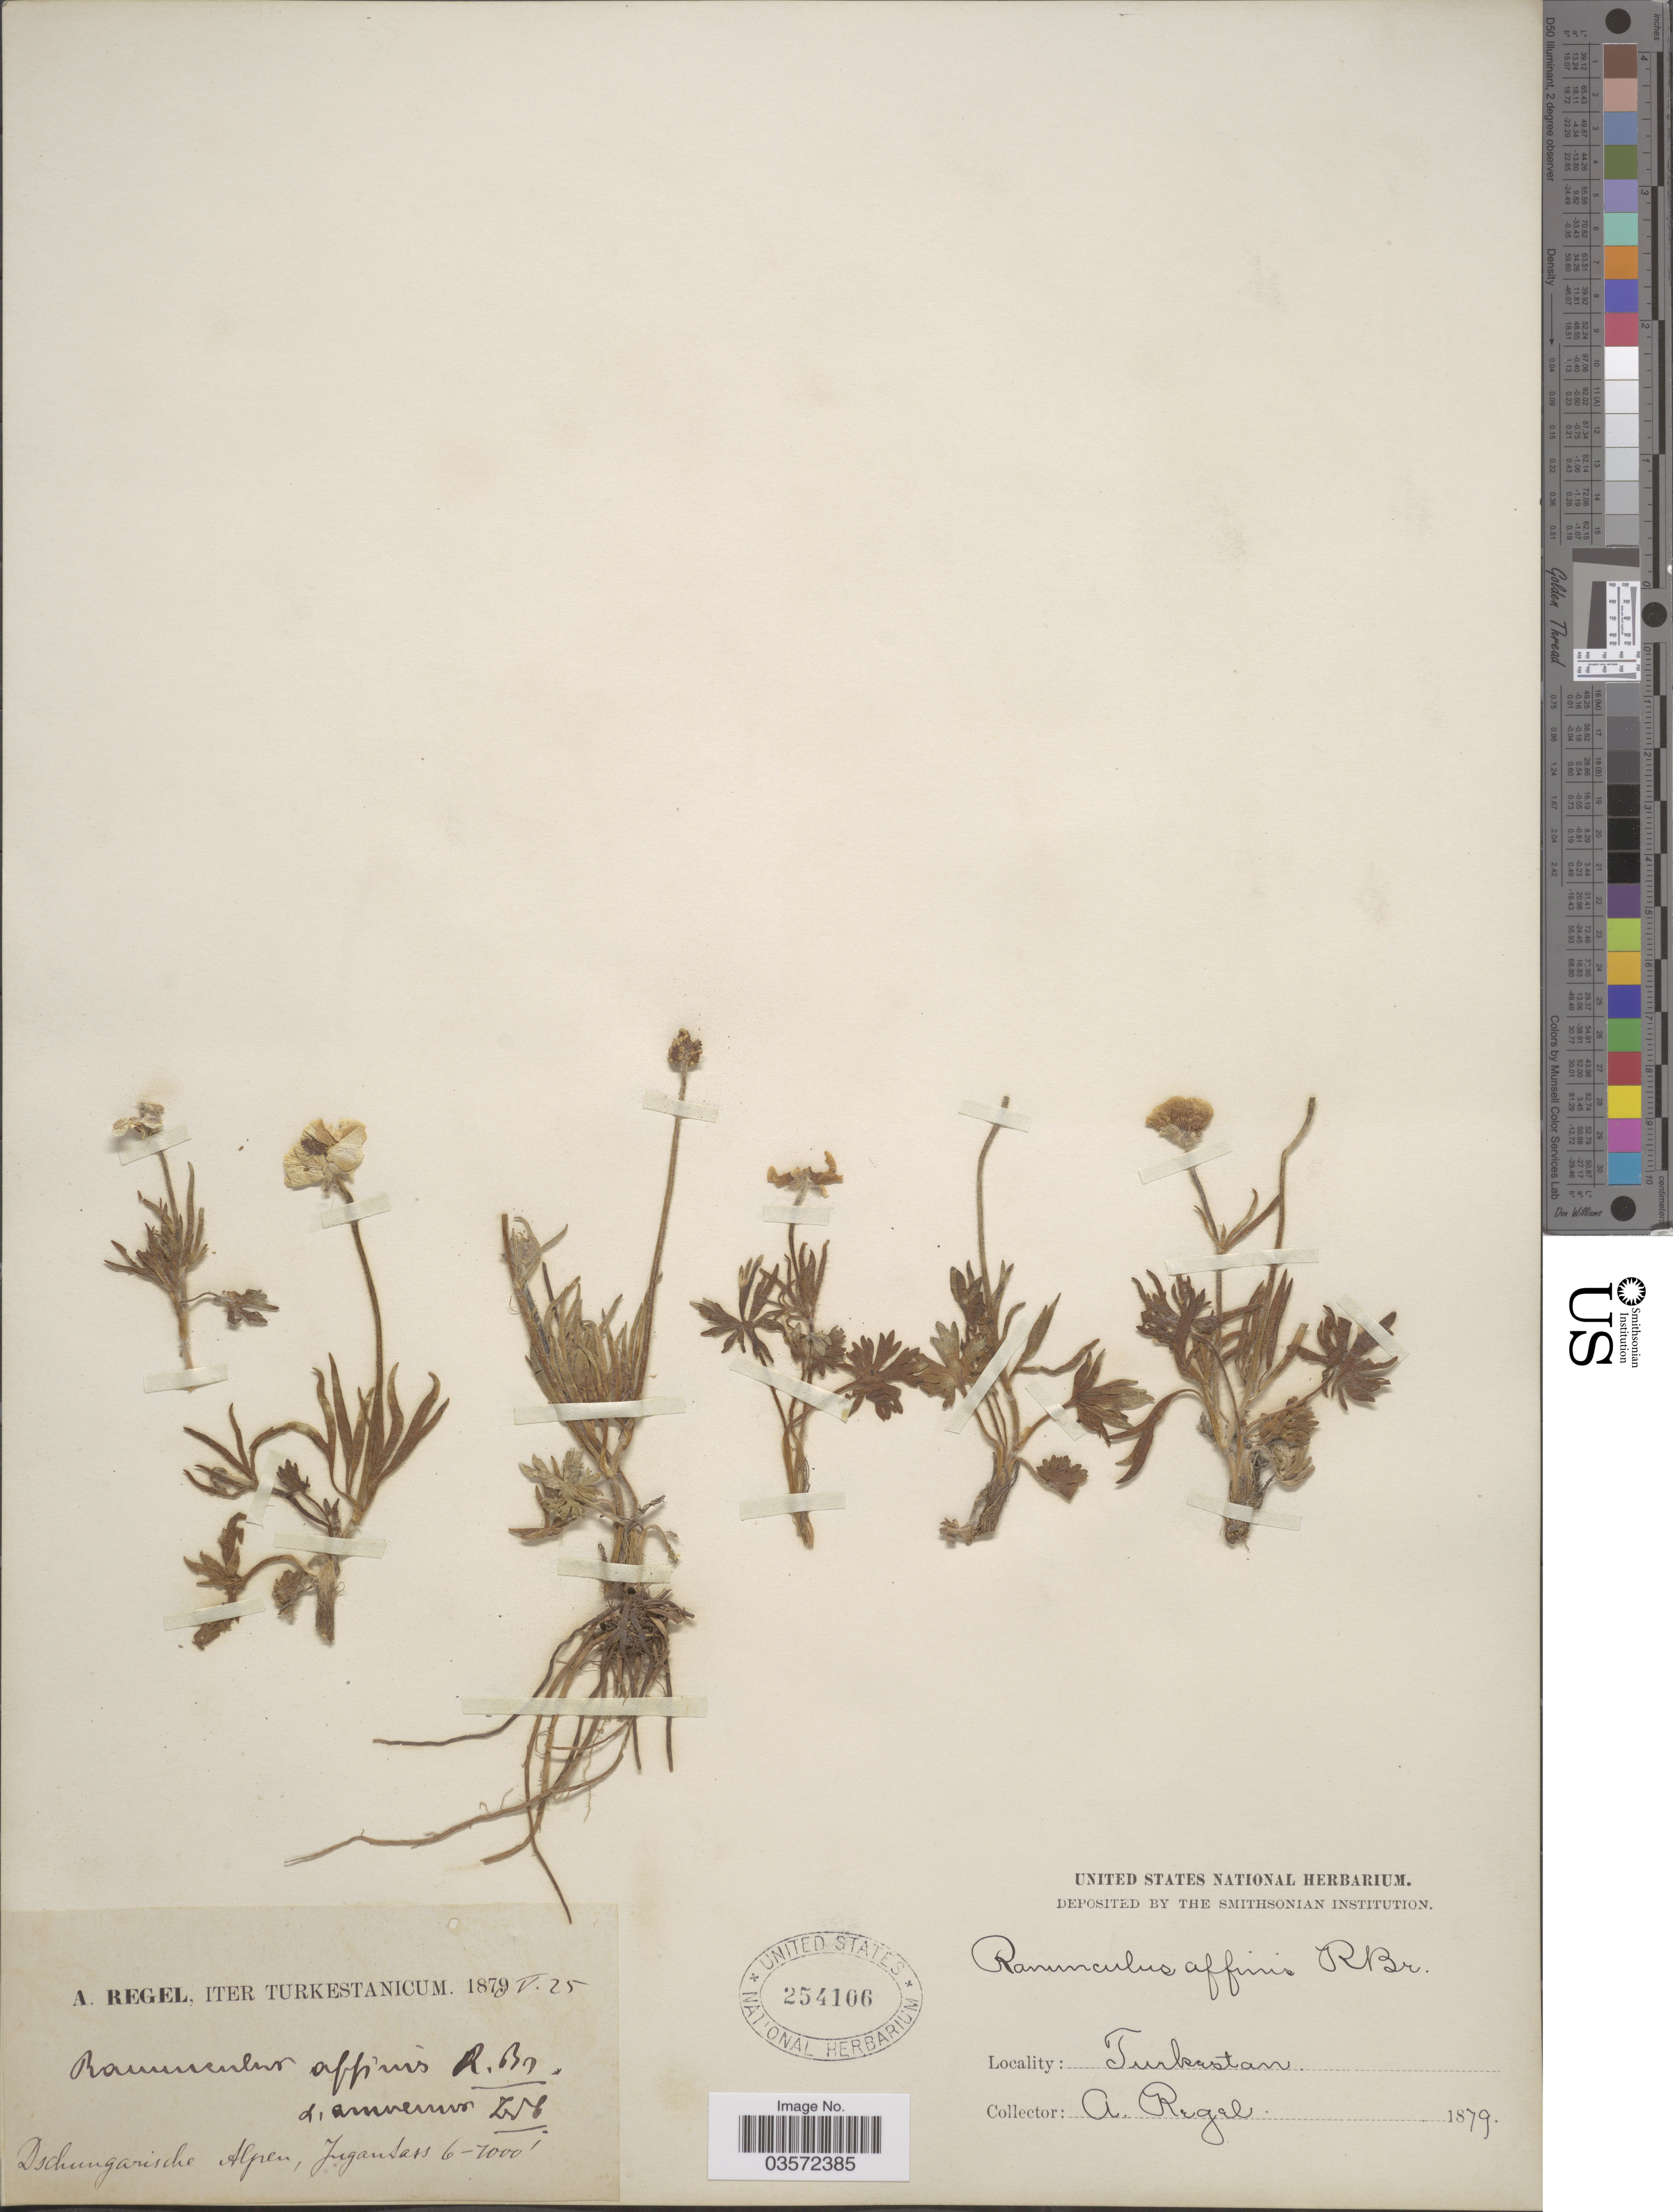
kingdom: Plantae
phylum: Tracheophyta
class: Magnoliopsida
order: Ranunculales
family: Ranunculaceae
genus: Ranunculus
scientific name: Ranunculus affinis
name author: R. Br.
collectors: A. Regel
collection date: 1879-05-25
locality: Dschungarische Alpen, Jugansass. Turkestan.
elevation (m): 1829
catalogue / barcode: US 254106